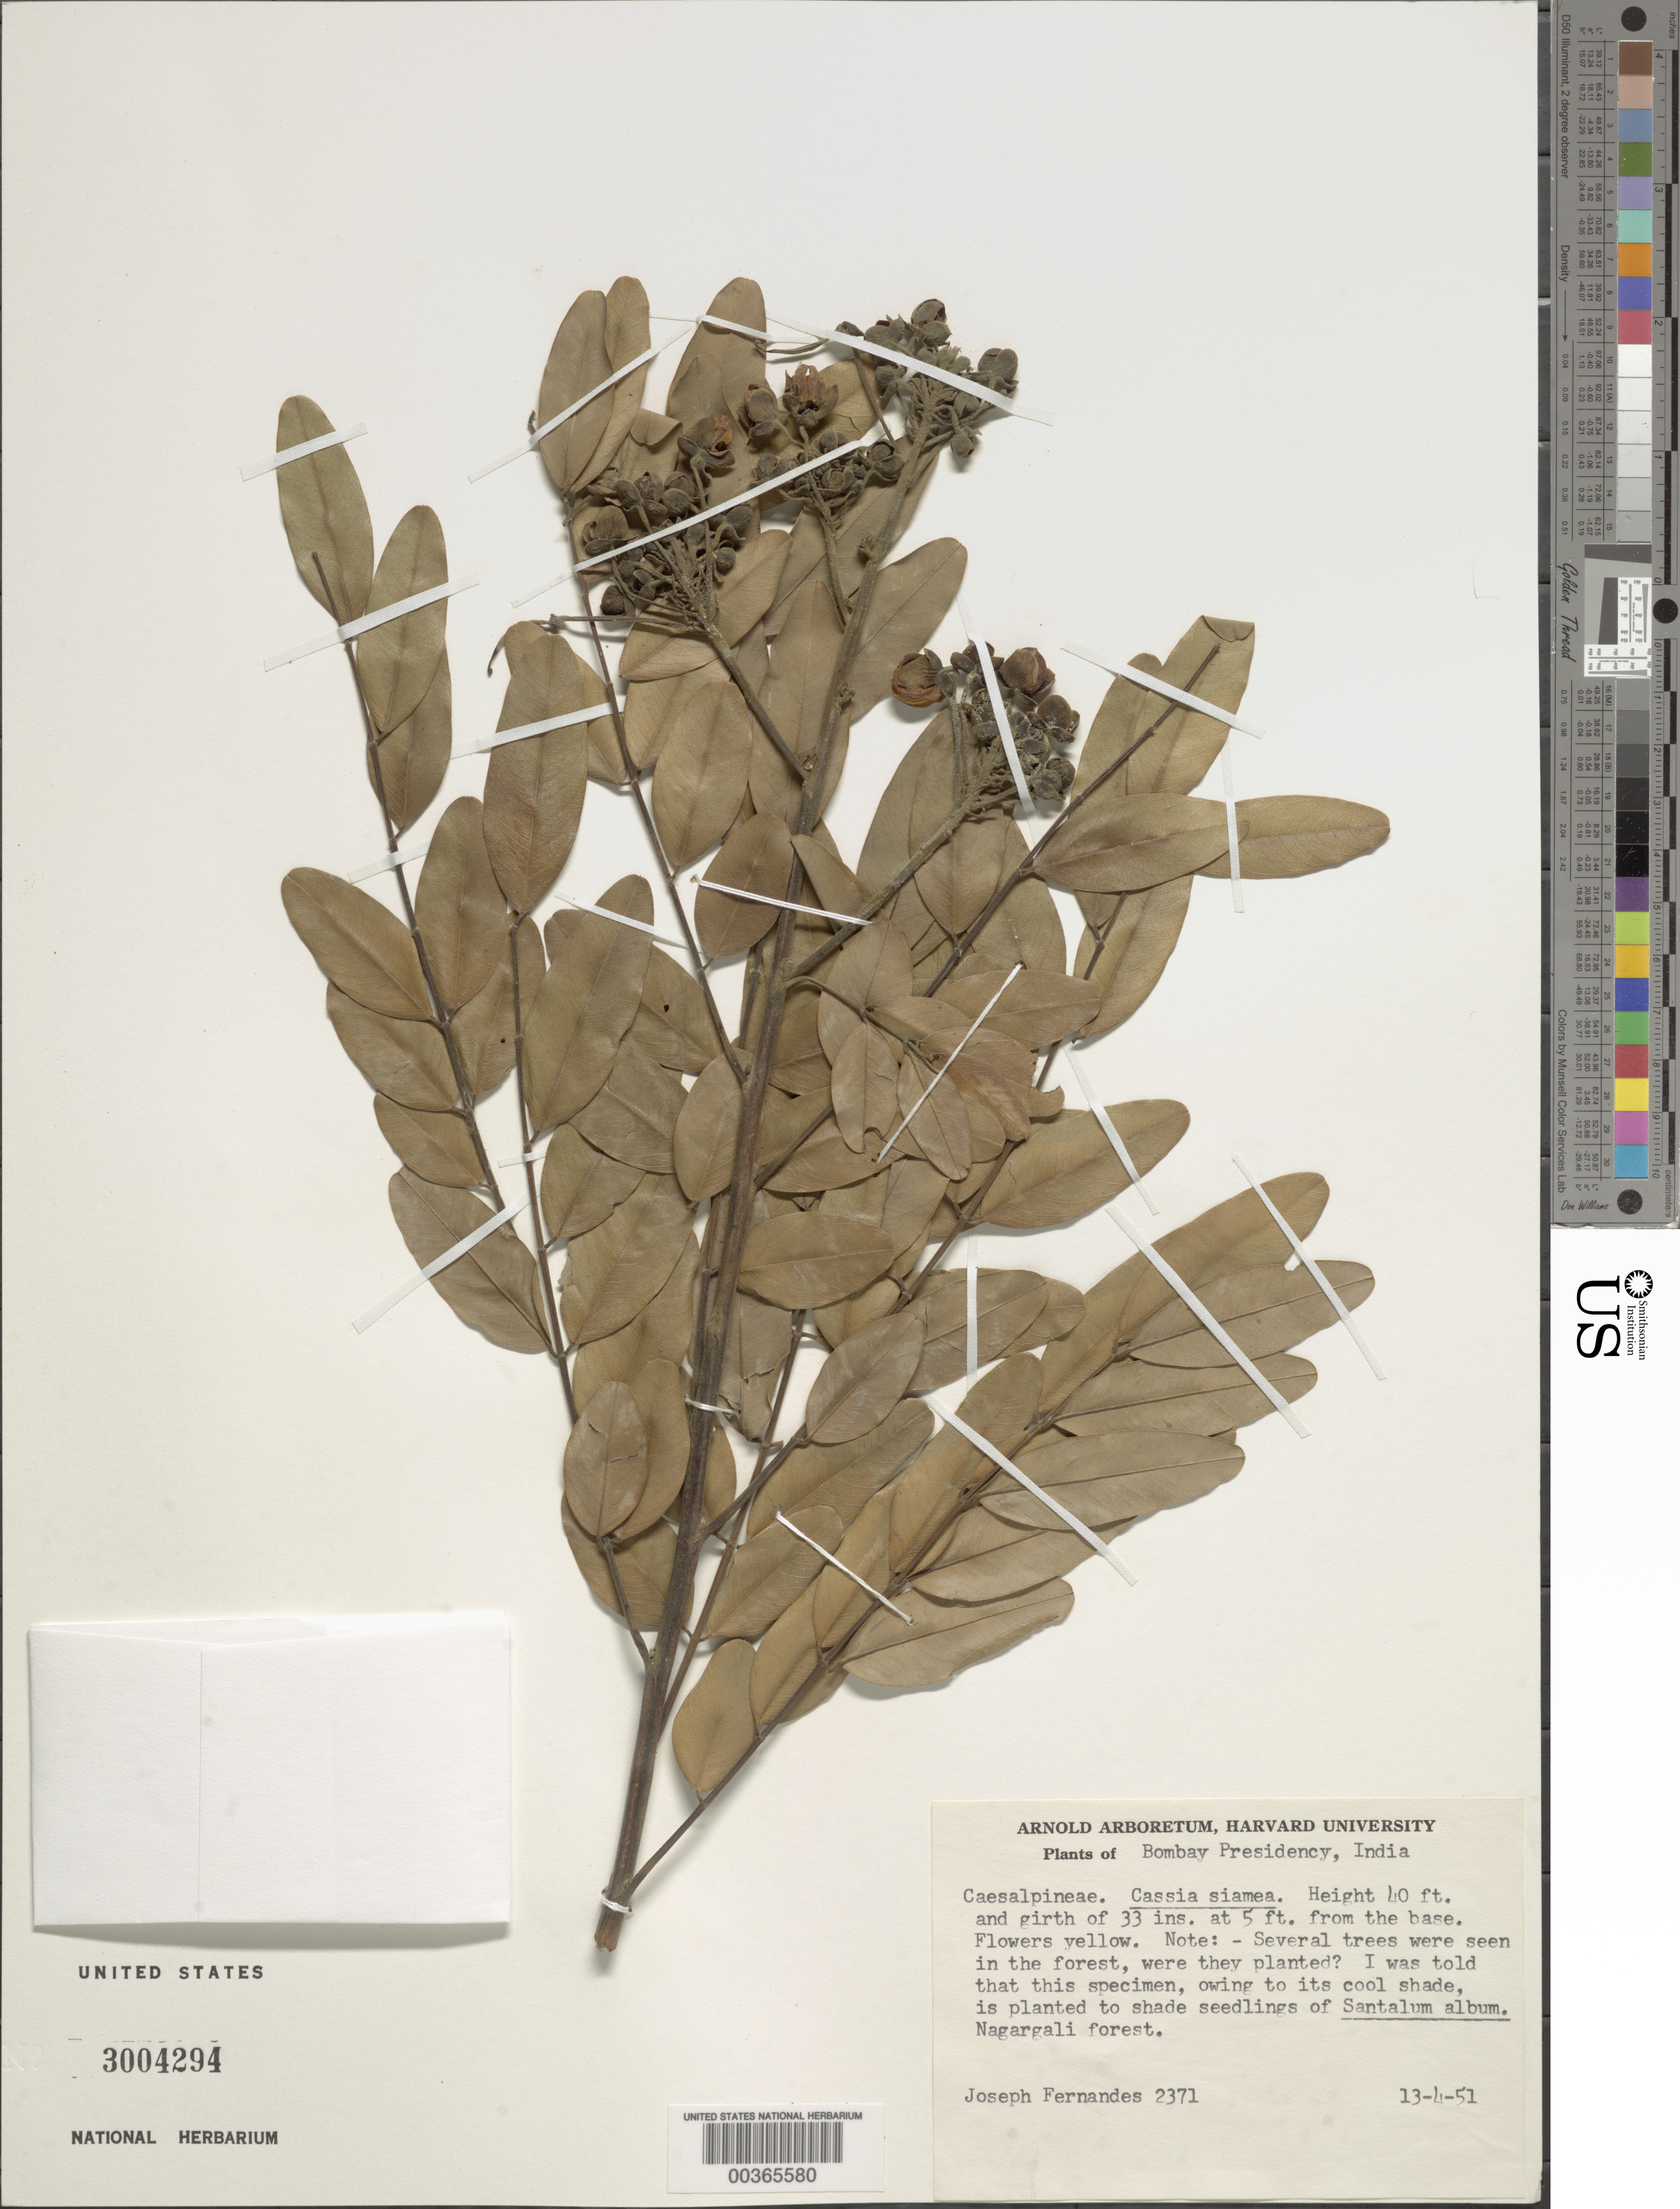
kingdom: Plantae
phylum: Tracheophyta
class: Magnoliopsida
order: Fabales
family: Fabaceae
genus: Senna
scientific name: Senna siamea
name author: (Lam.) H.S. Irwin & Barneby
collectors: J. Fernandes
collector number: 2371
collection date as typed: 13 Apr 1951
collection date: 1951-04-13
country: India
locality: Bombay presidency; nagargali forest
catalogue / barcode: US 3004294